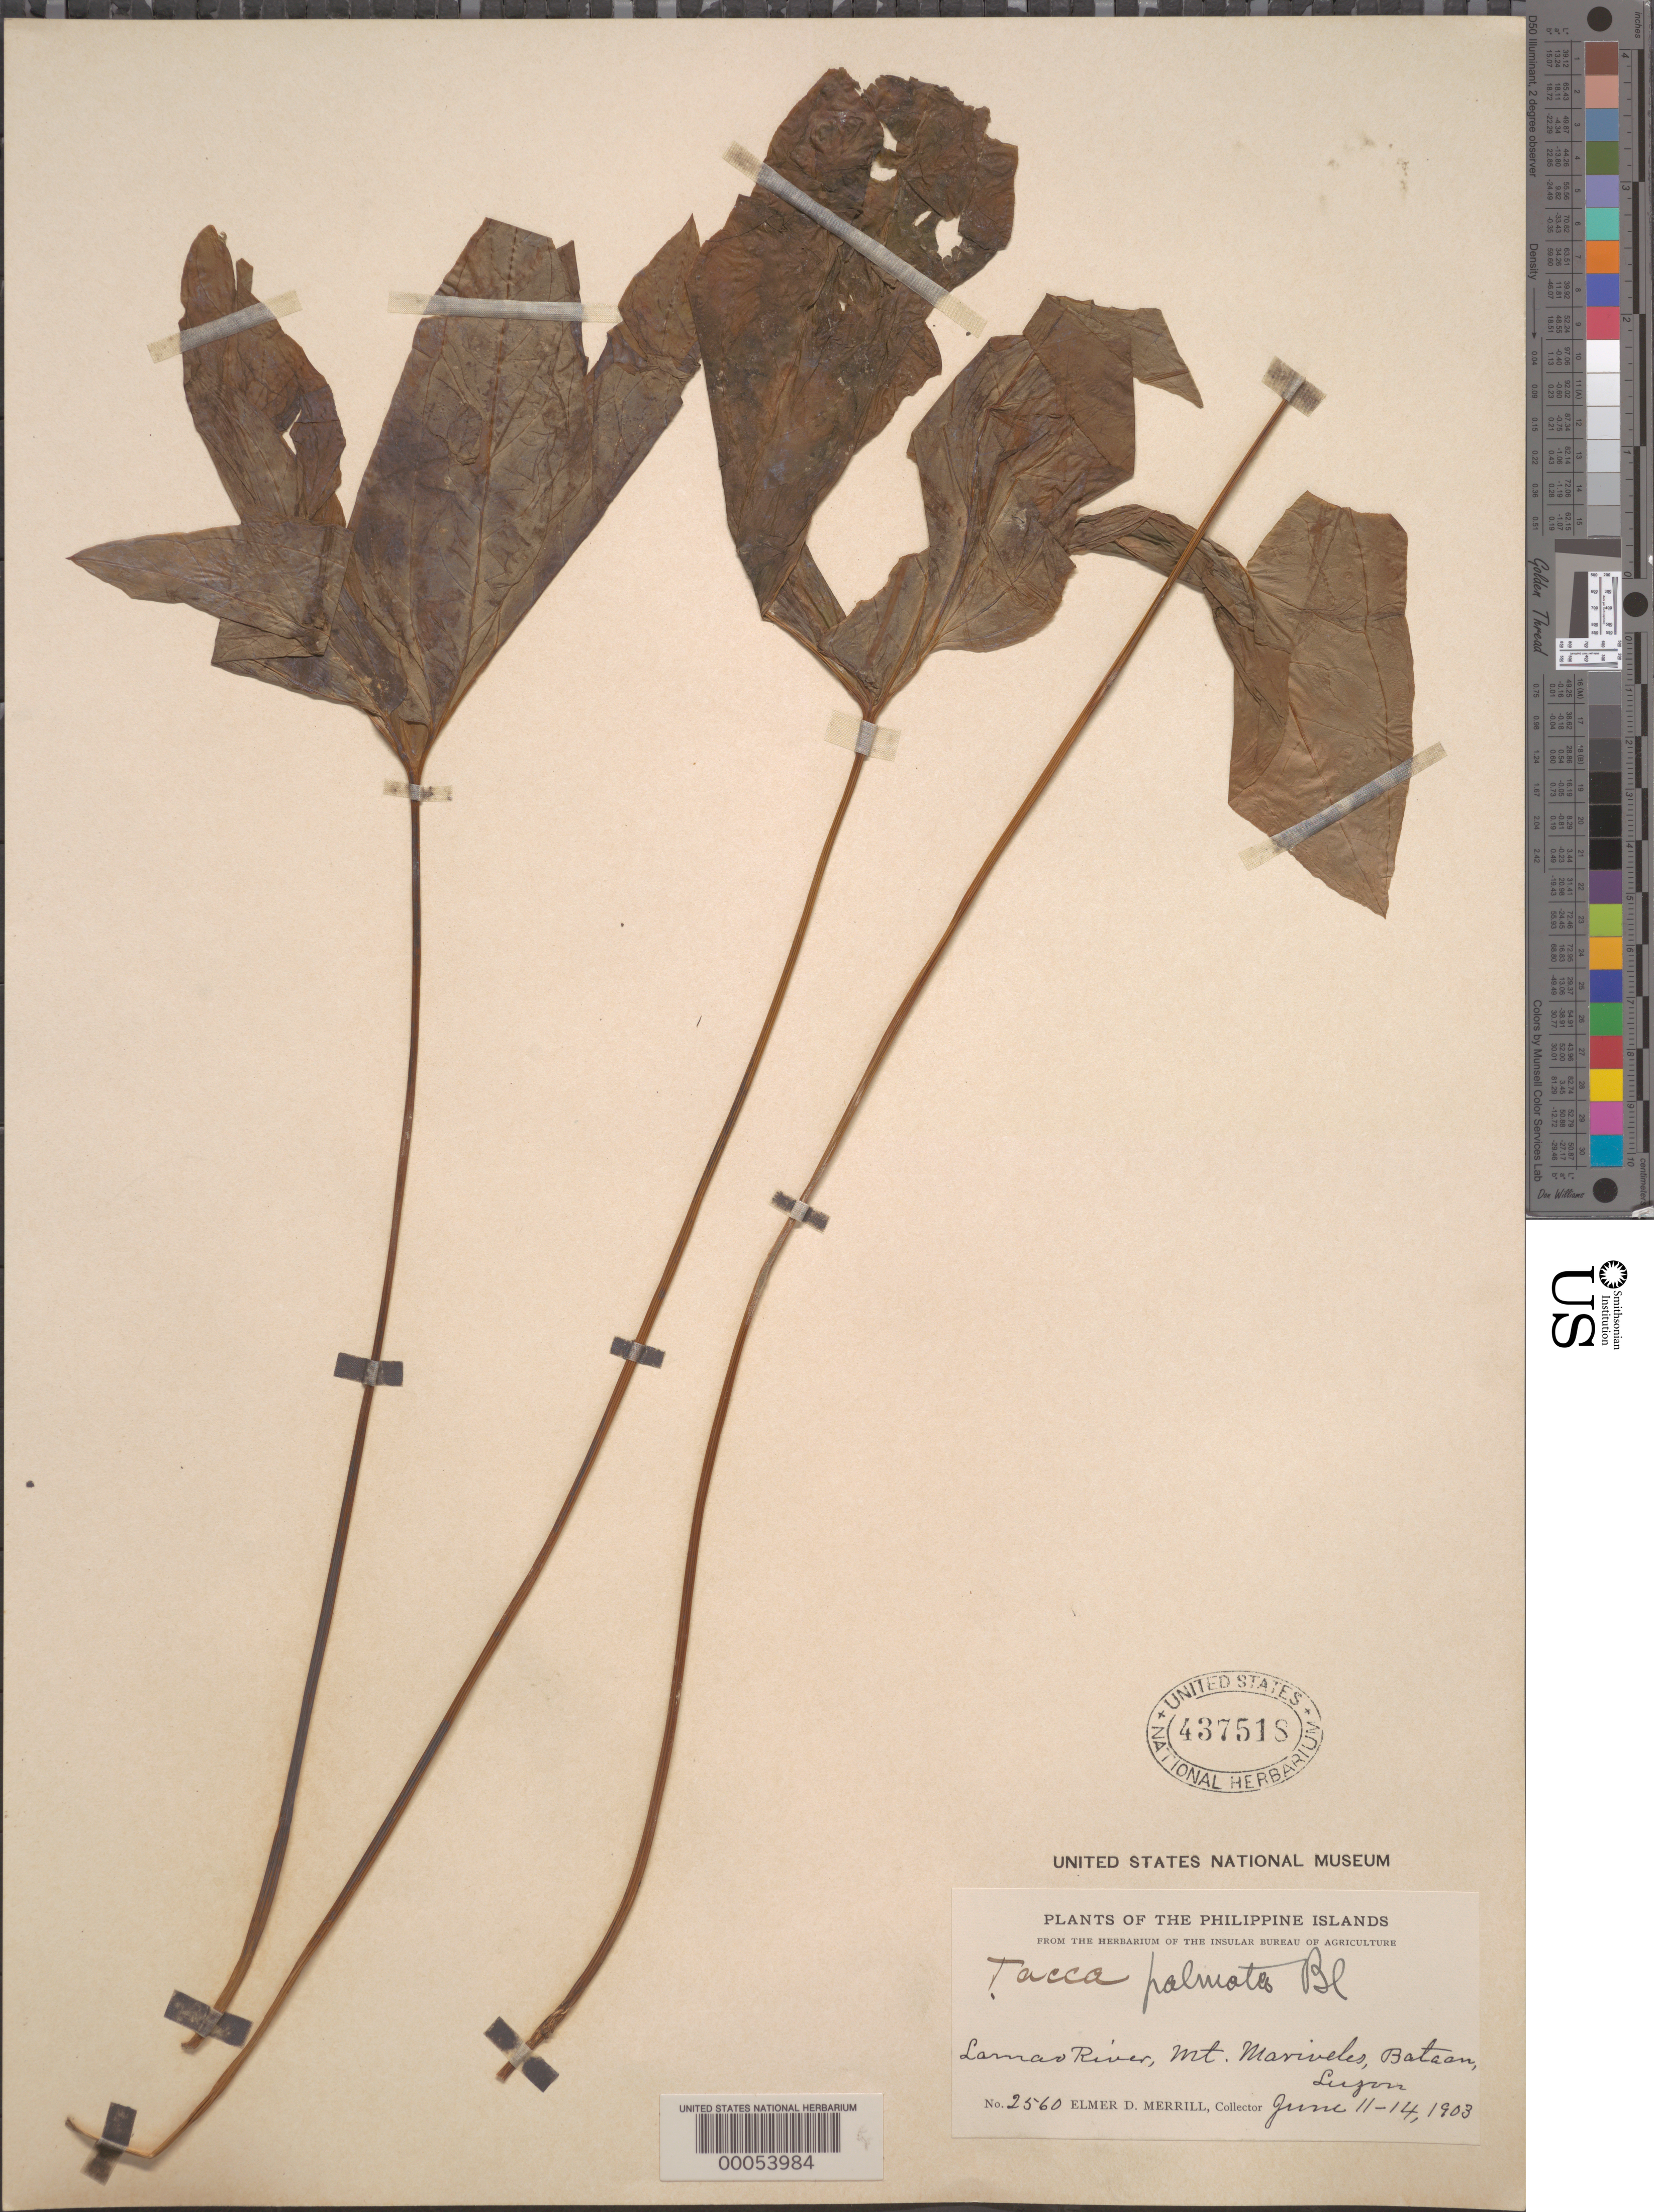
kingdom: Plantae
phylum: Tracheophyta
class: Liliopsida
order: Dioscoreales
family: Dioscoreaceae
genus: Tacca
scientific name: Tacca palmata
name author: Blume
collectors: E. D. Merrill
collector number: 2560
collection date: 1903-06-11/1903-06-14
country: Philippines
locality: Lamao River, Mt. Mariveles, Bataan, Luzon.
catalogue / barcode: US 437518